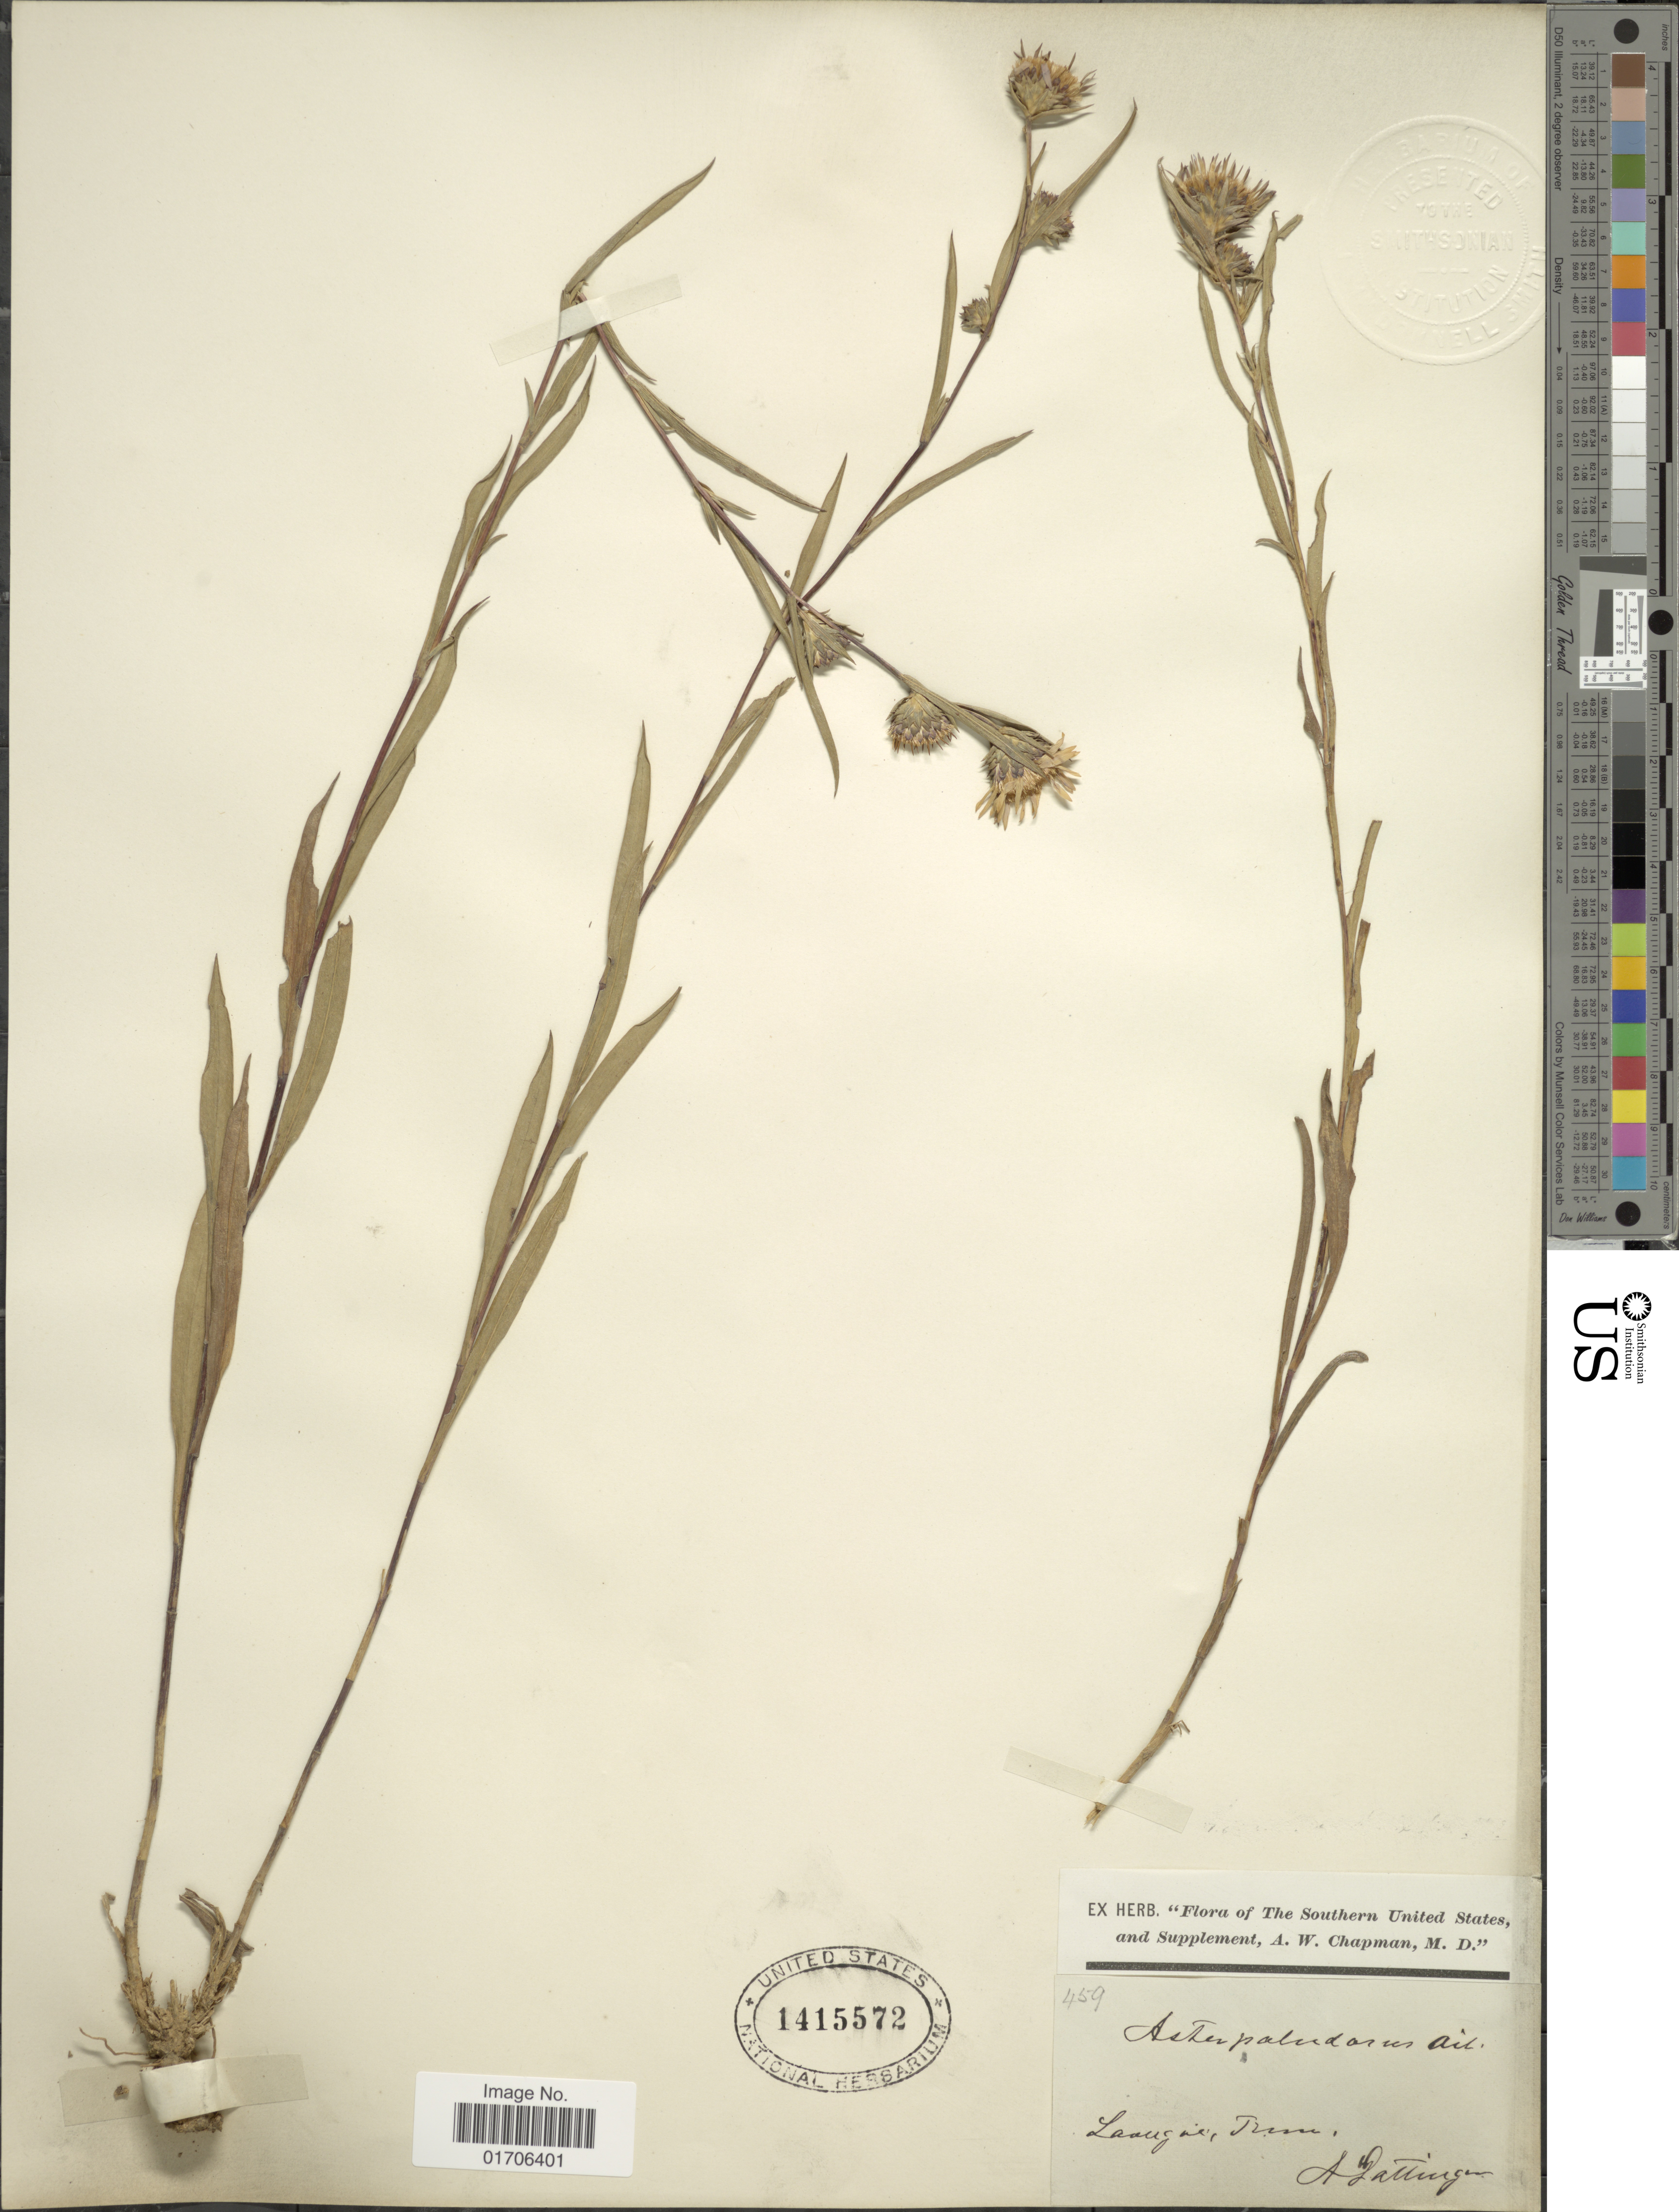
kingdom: Plantae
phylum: Tracheophyta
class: Magnoliopsida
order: Asterales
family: Asteraceae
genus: Eurybia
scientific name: Eurybia hemispherica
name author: G.L. Nesom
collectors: A. Gattinger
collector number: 459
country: United States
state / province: Tennessee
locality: Southern United States, and Supplement. Lavergne.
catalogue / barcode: US 1415572